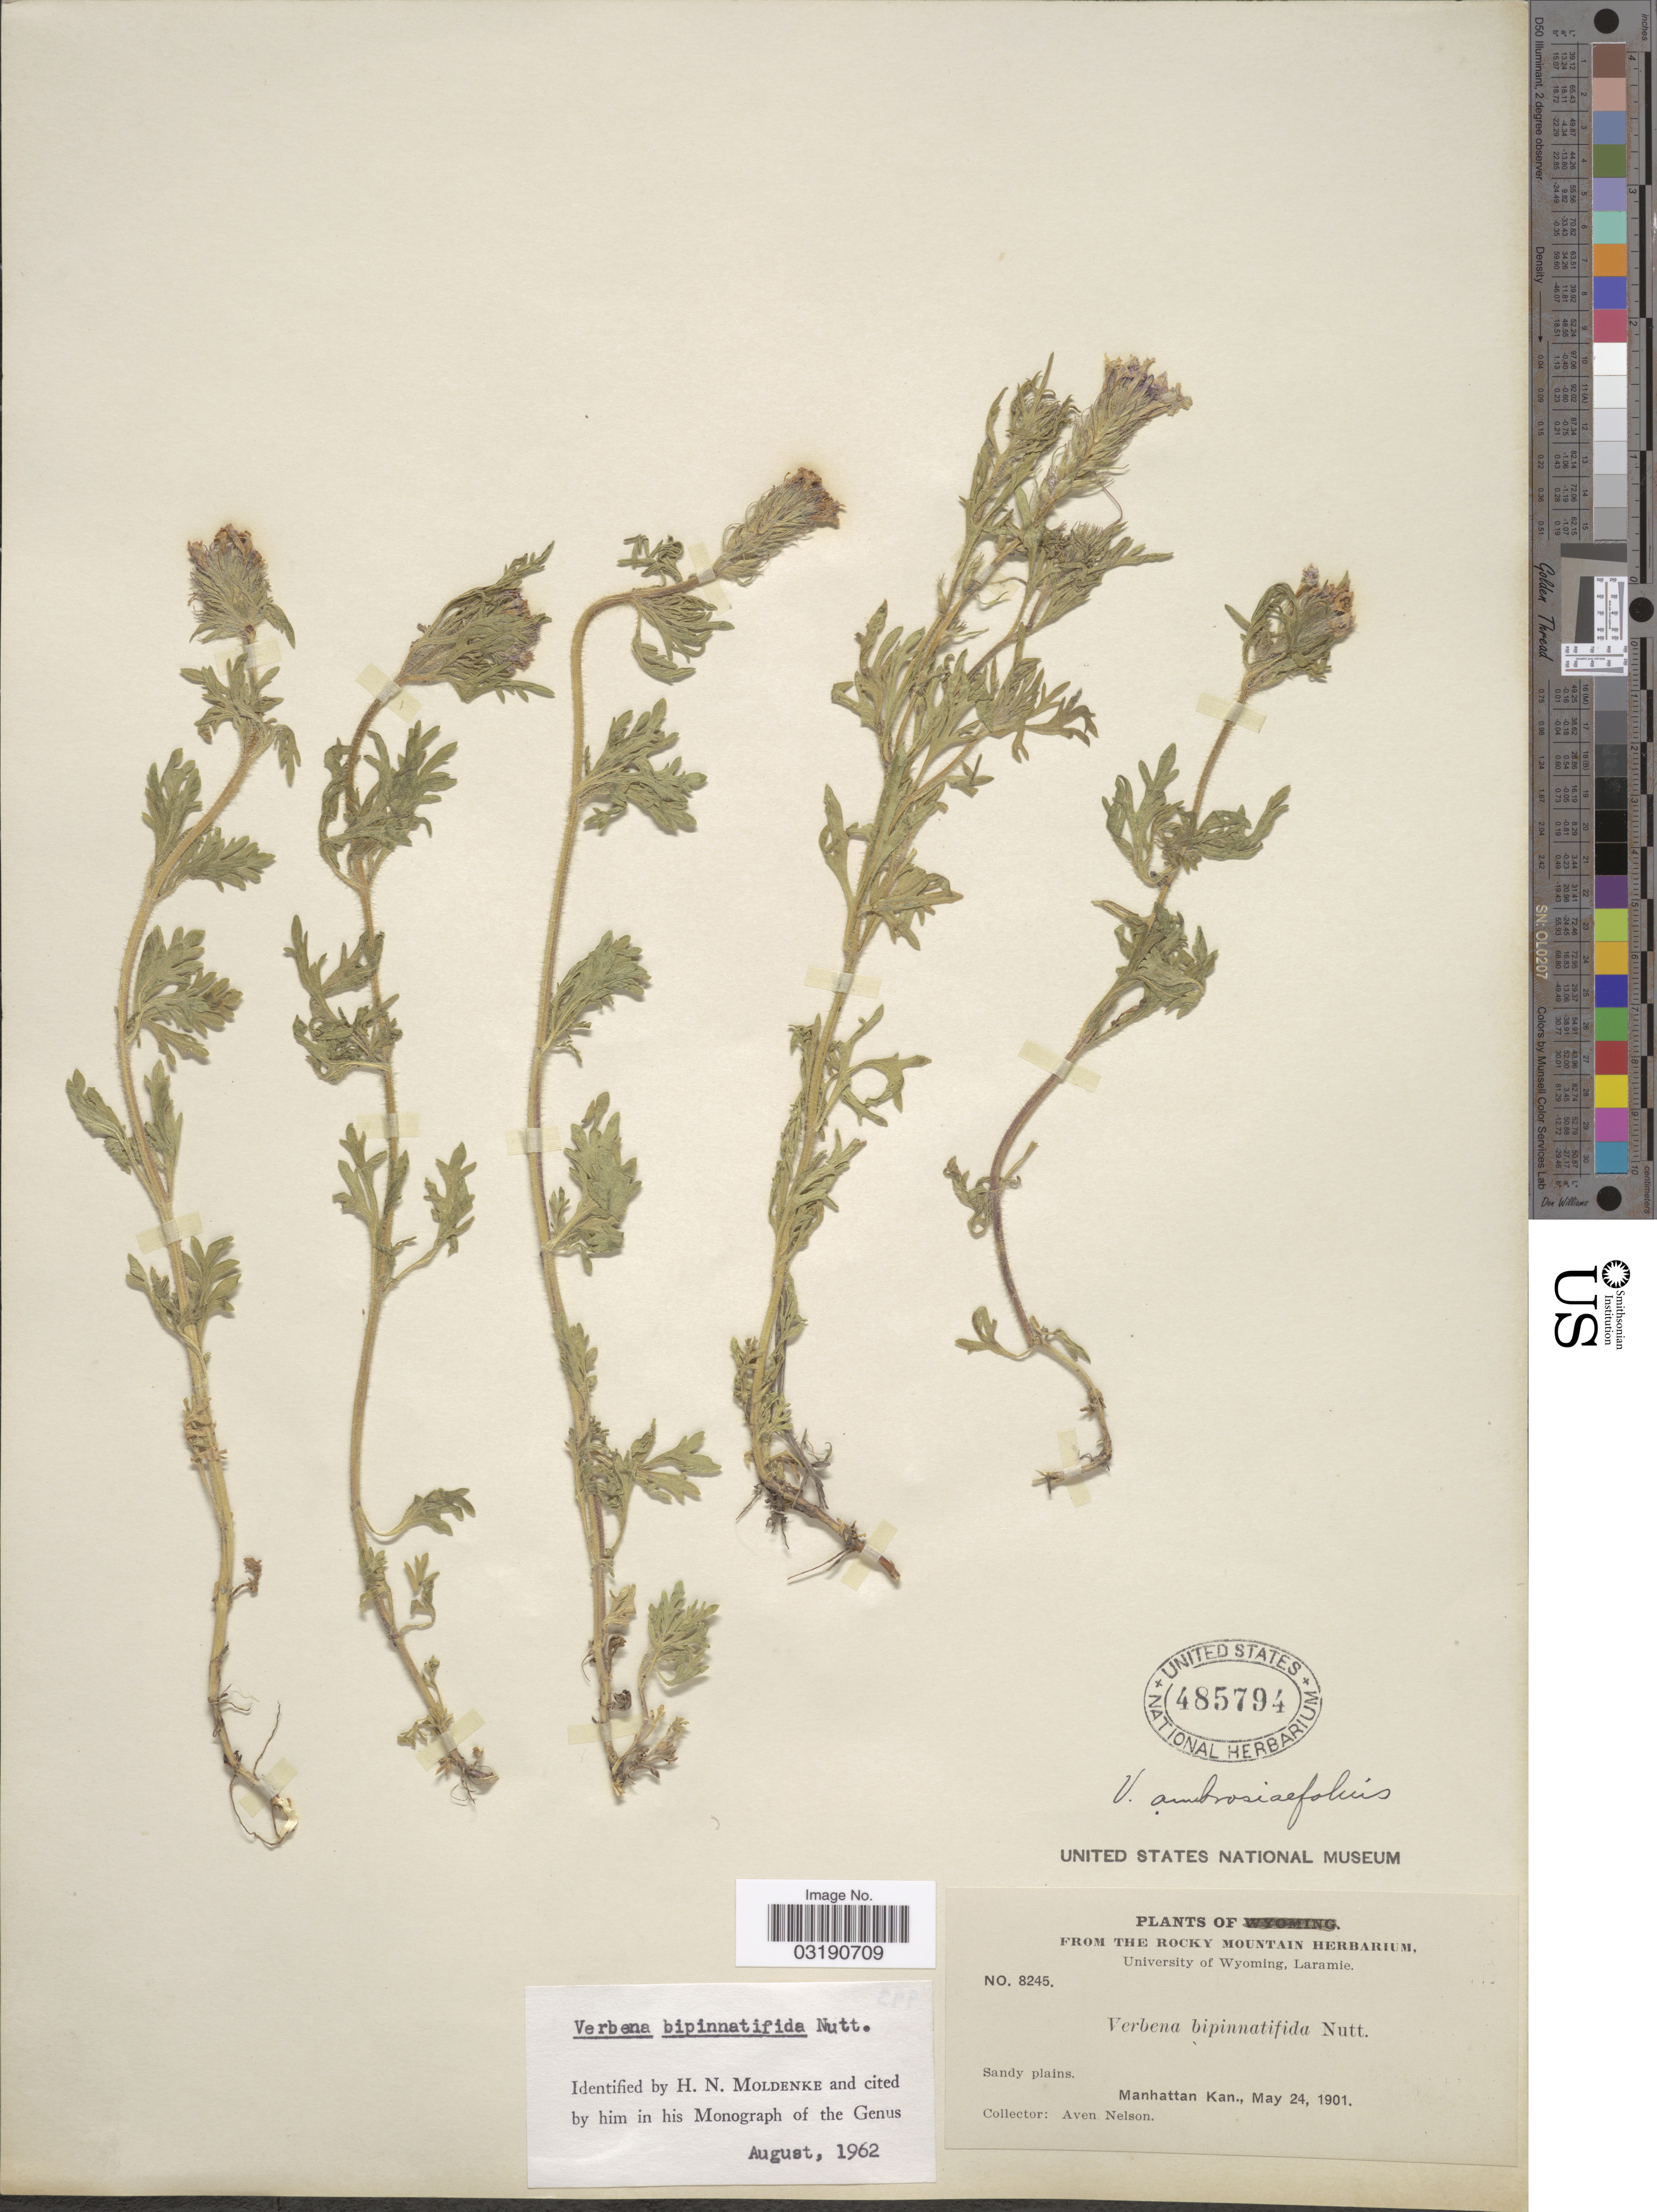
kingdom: Plantae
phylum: Tracheophyta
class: Magnoliopsida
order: Lamiales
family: Verbenaceae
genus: Verbena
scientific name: Verbena bipinnatifida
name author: (Schauer) Nutt.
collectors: A. Nelson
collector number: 8245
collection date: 1901-05-24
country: United States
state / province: Kansas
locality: Manhattan.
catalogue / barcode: US 485794